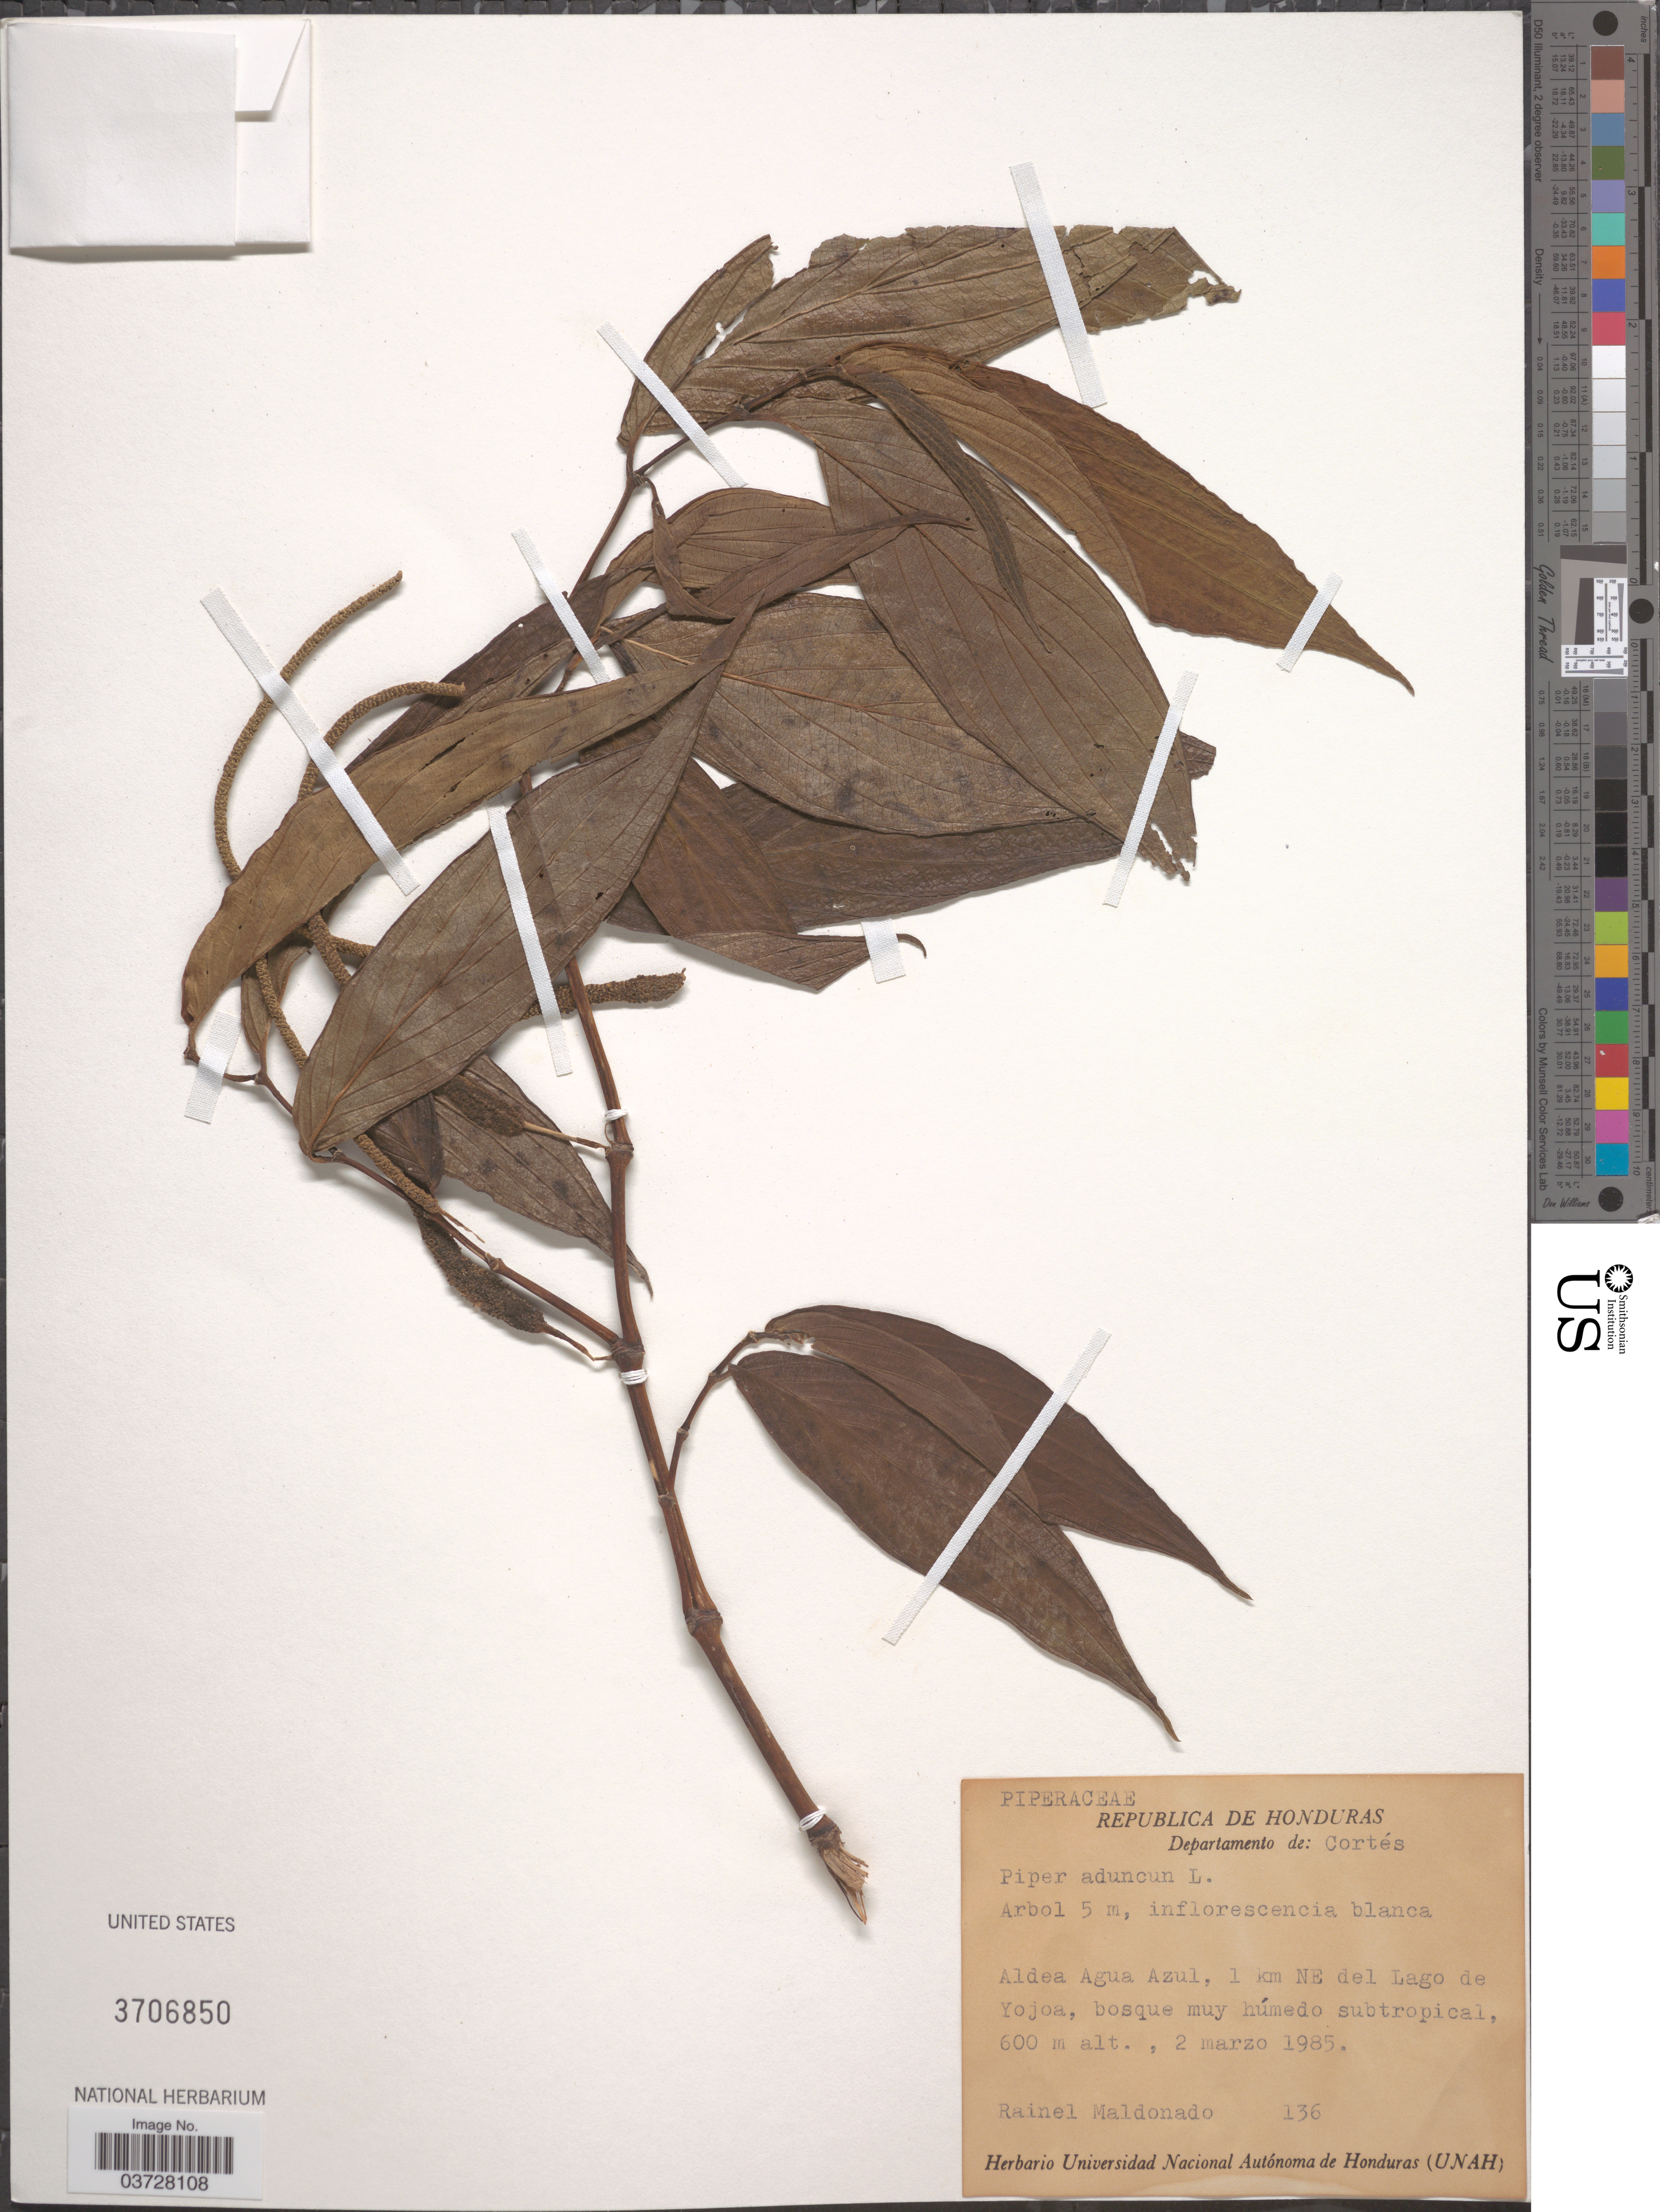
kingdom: Plantae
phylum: Tracheophyta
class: Magnoliopsida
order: Piperales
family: Piperaceae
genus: Piper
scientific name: Piper aduncum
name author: L.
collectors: R. Maldonado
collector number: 136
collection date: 1985-03-02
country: Honduras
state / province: Cortes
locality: Departamento de: Cortés. Aldea Agua Azul, 1 km NE del Lago de Yojoa, bosque muy húmedo subtropical.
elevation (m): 600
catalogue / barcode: US 3706850